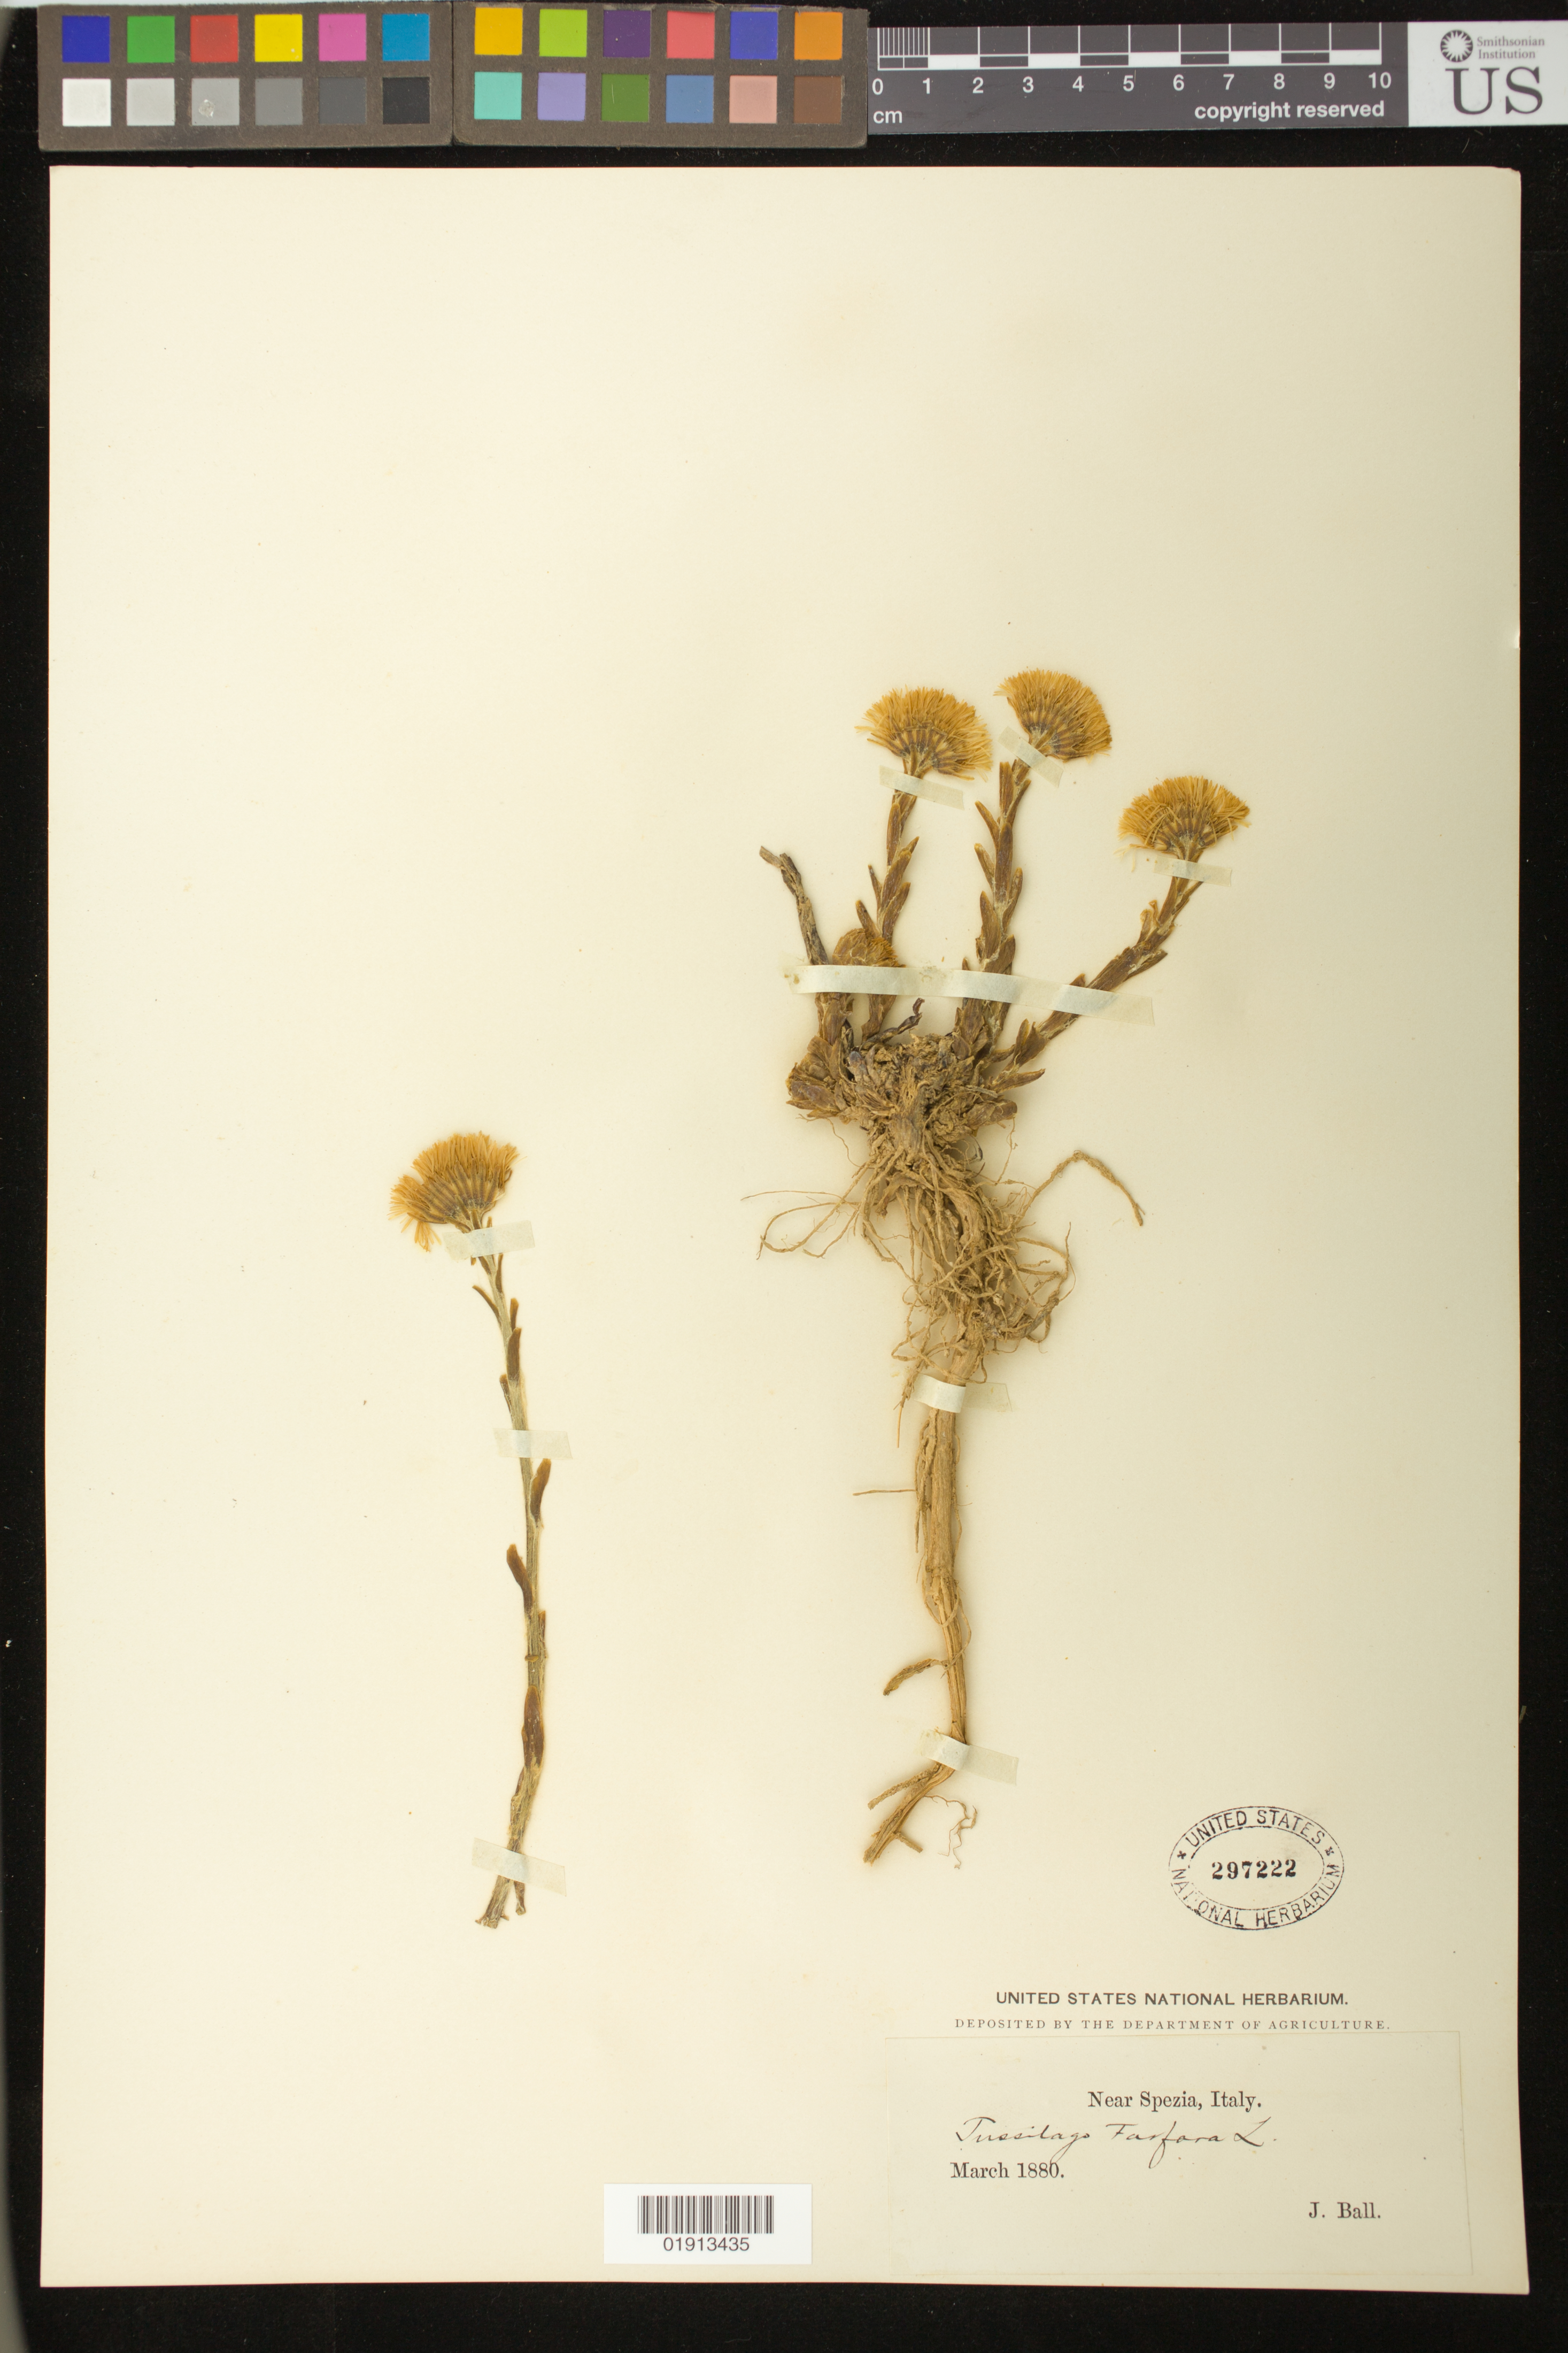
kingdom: Plantae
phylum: Tracheophyta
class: Magnoliopsida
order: Asterales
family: Asteraceae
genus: Tussilago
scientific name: Tussilago farfara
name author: L.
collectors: J. Ball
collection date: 1880-03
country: Italy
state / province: Liguria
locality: near Spezia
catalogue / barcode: US 297222